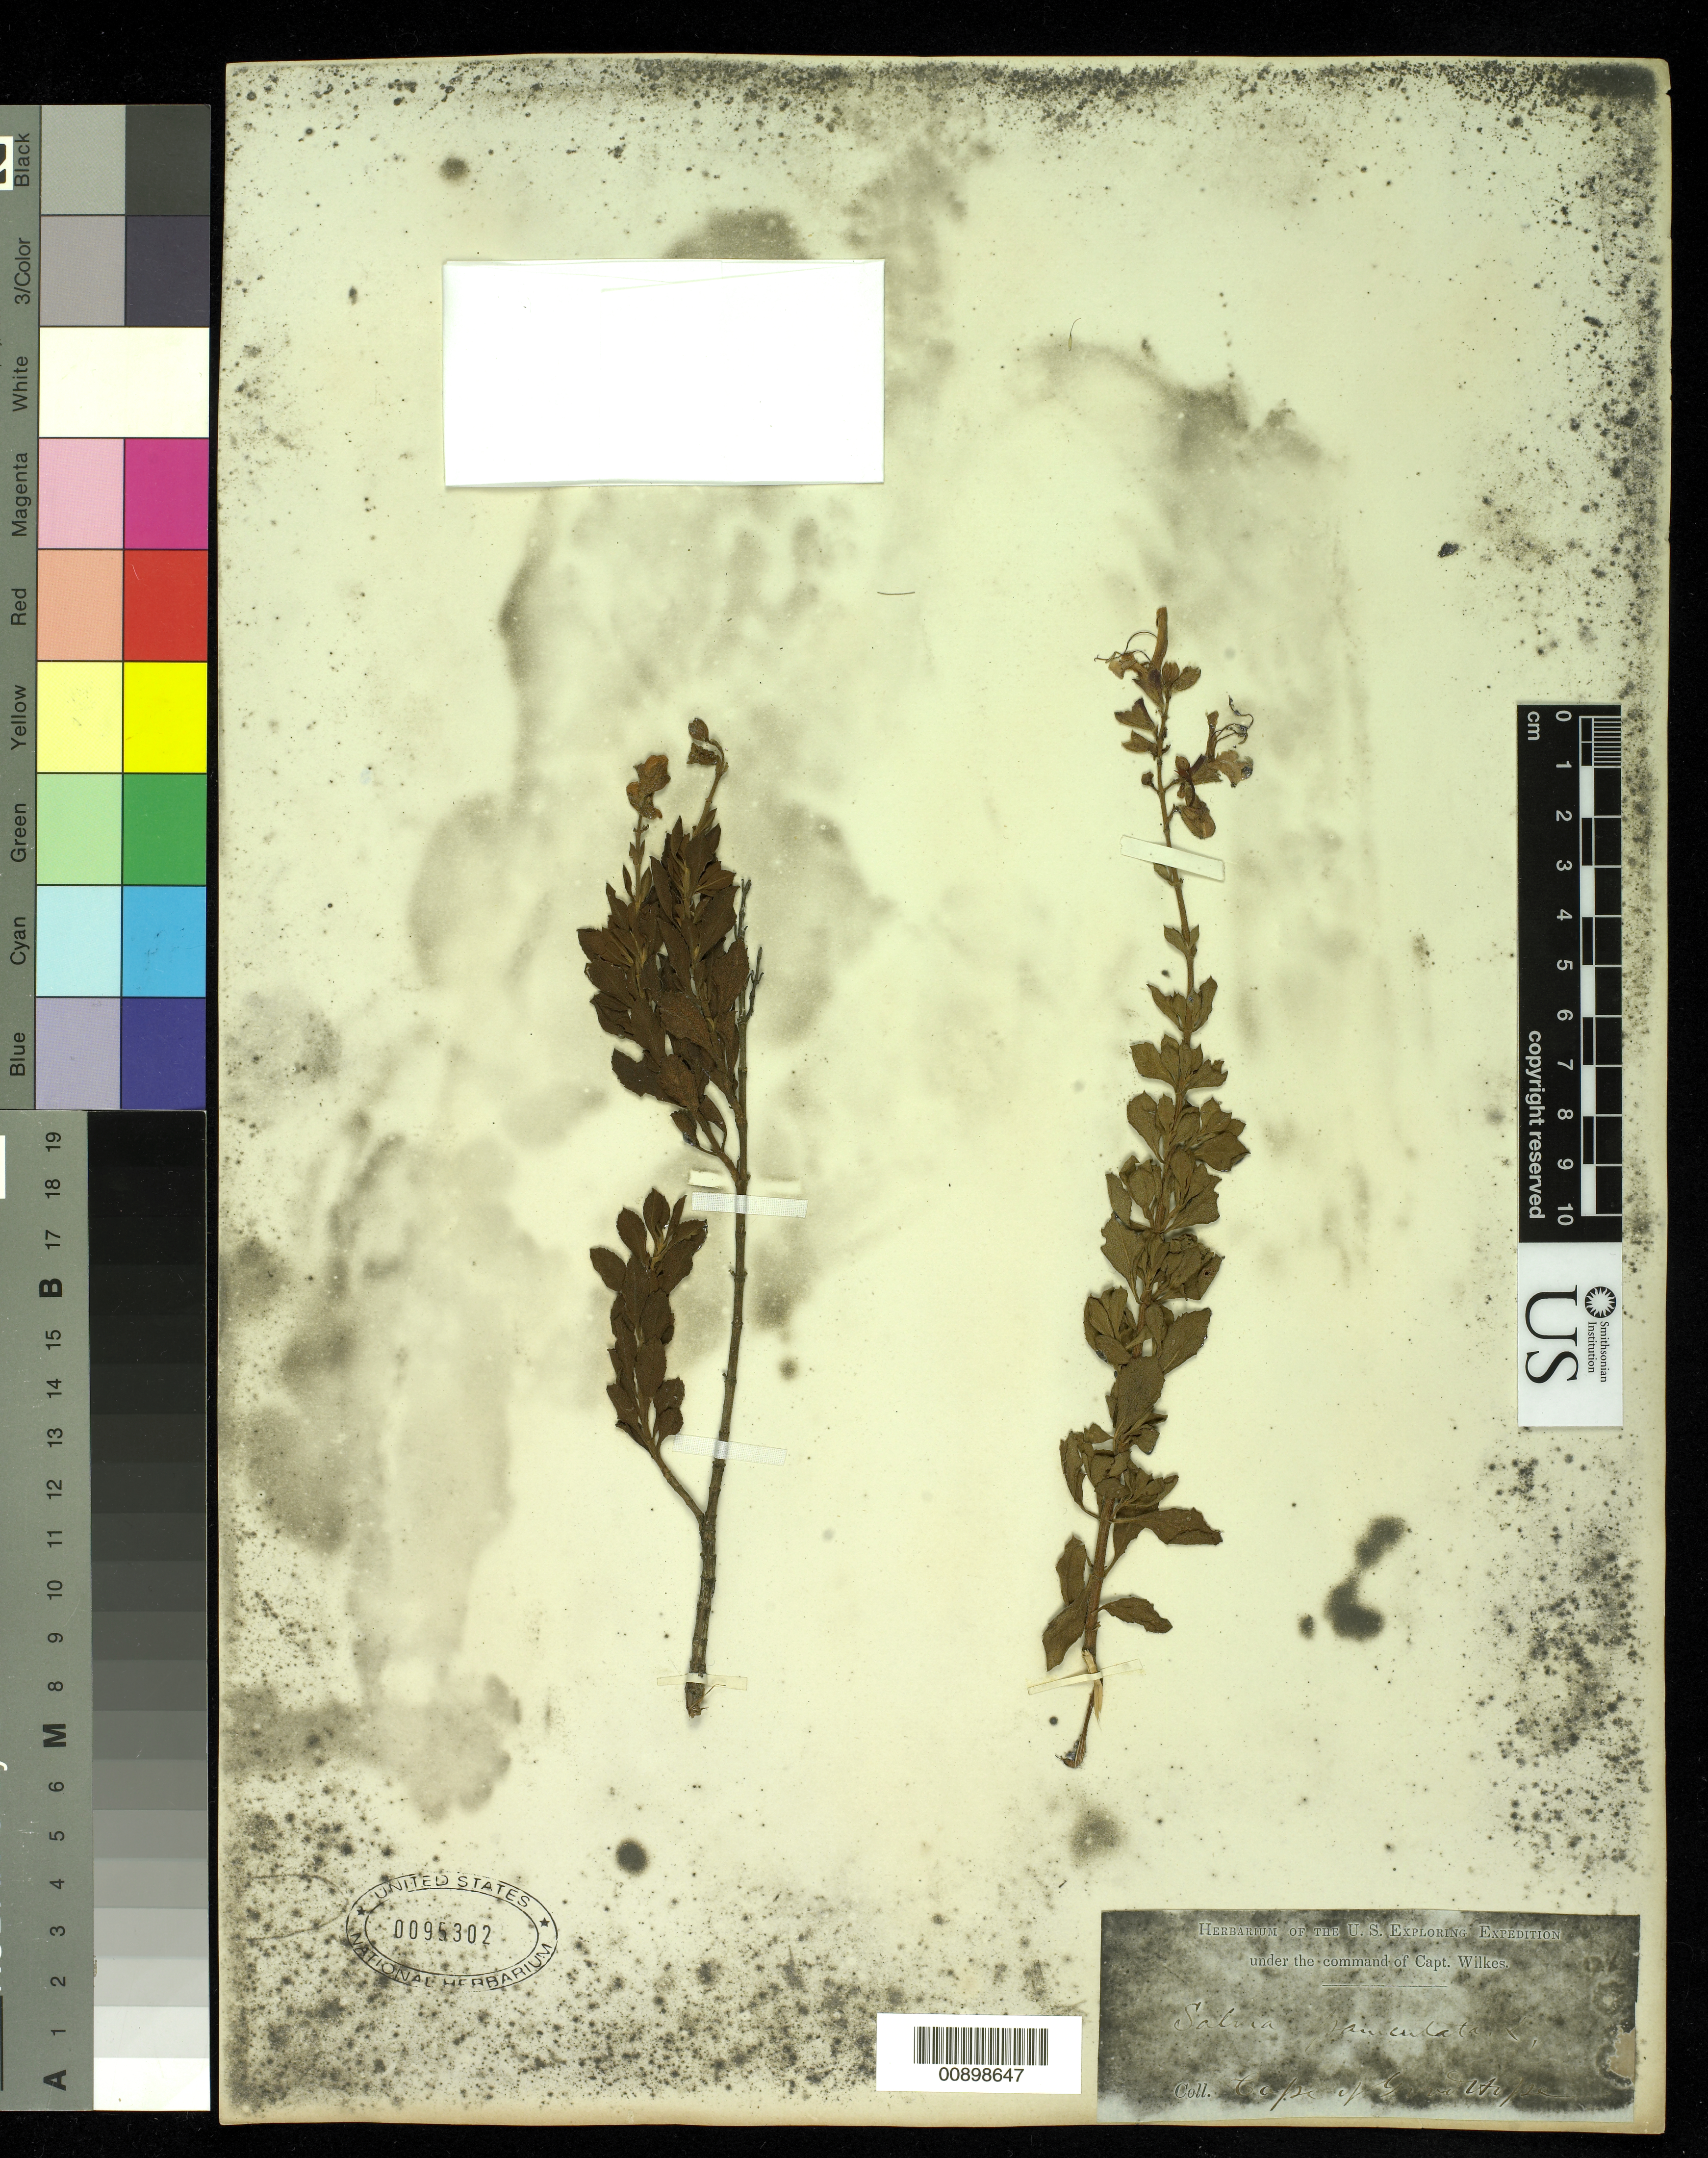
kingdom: Plantae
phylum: Tracheophyta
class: Magnoliopsida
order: Lamiales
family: Lamiaceae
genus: Salvia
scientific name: Salvia chamelaeagnea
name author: Berg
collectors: Wilkes Explor. Exped.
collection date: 1838/1842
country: South Africa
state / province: Western Cape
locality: Cape of Good Hope. Cape Town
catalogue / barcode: US 95302